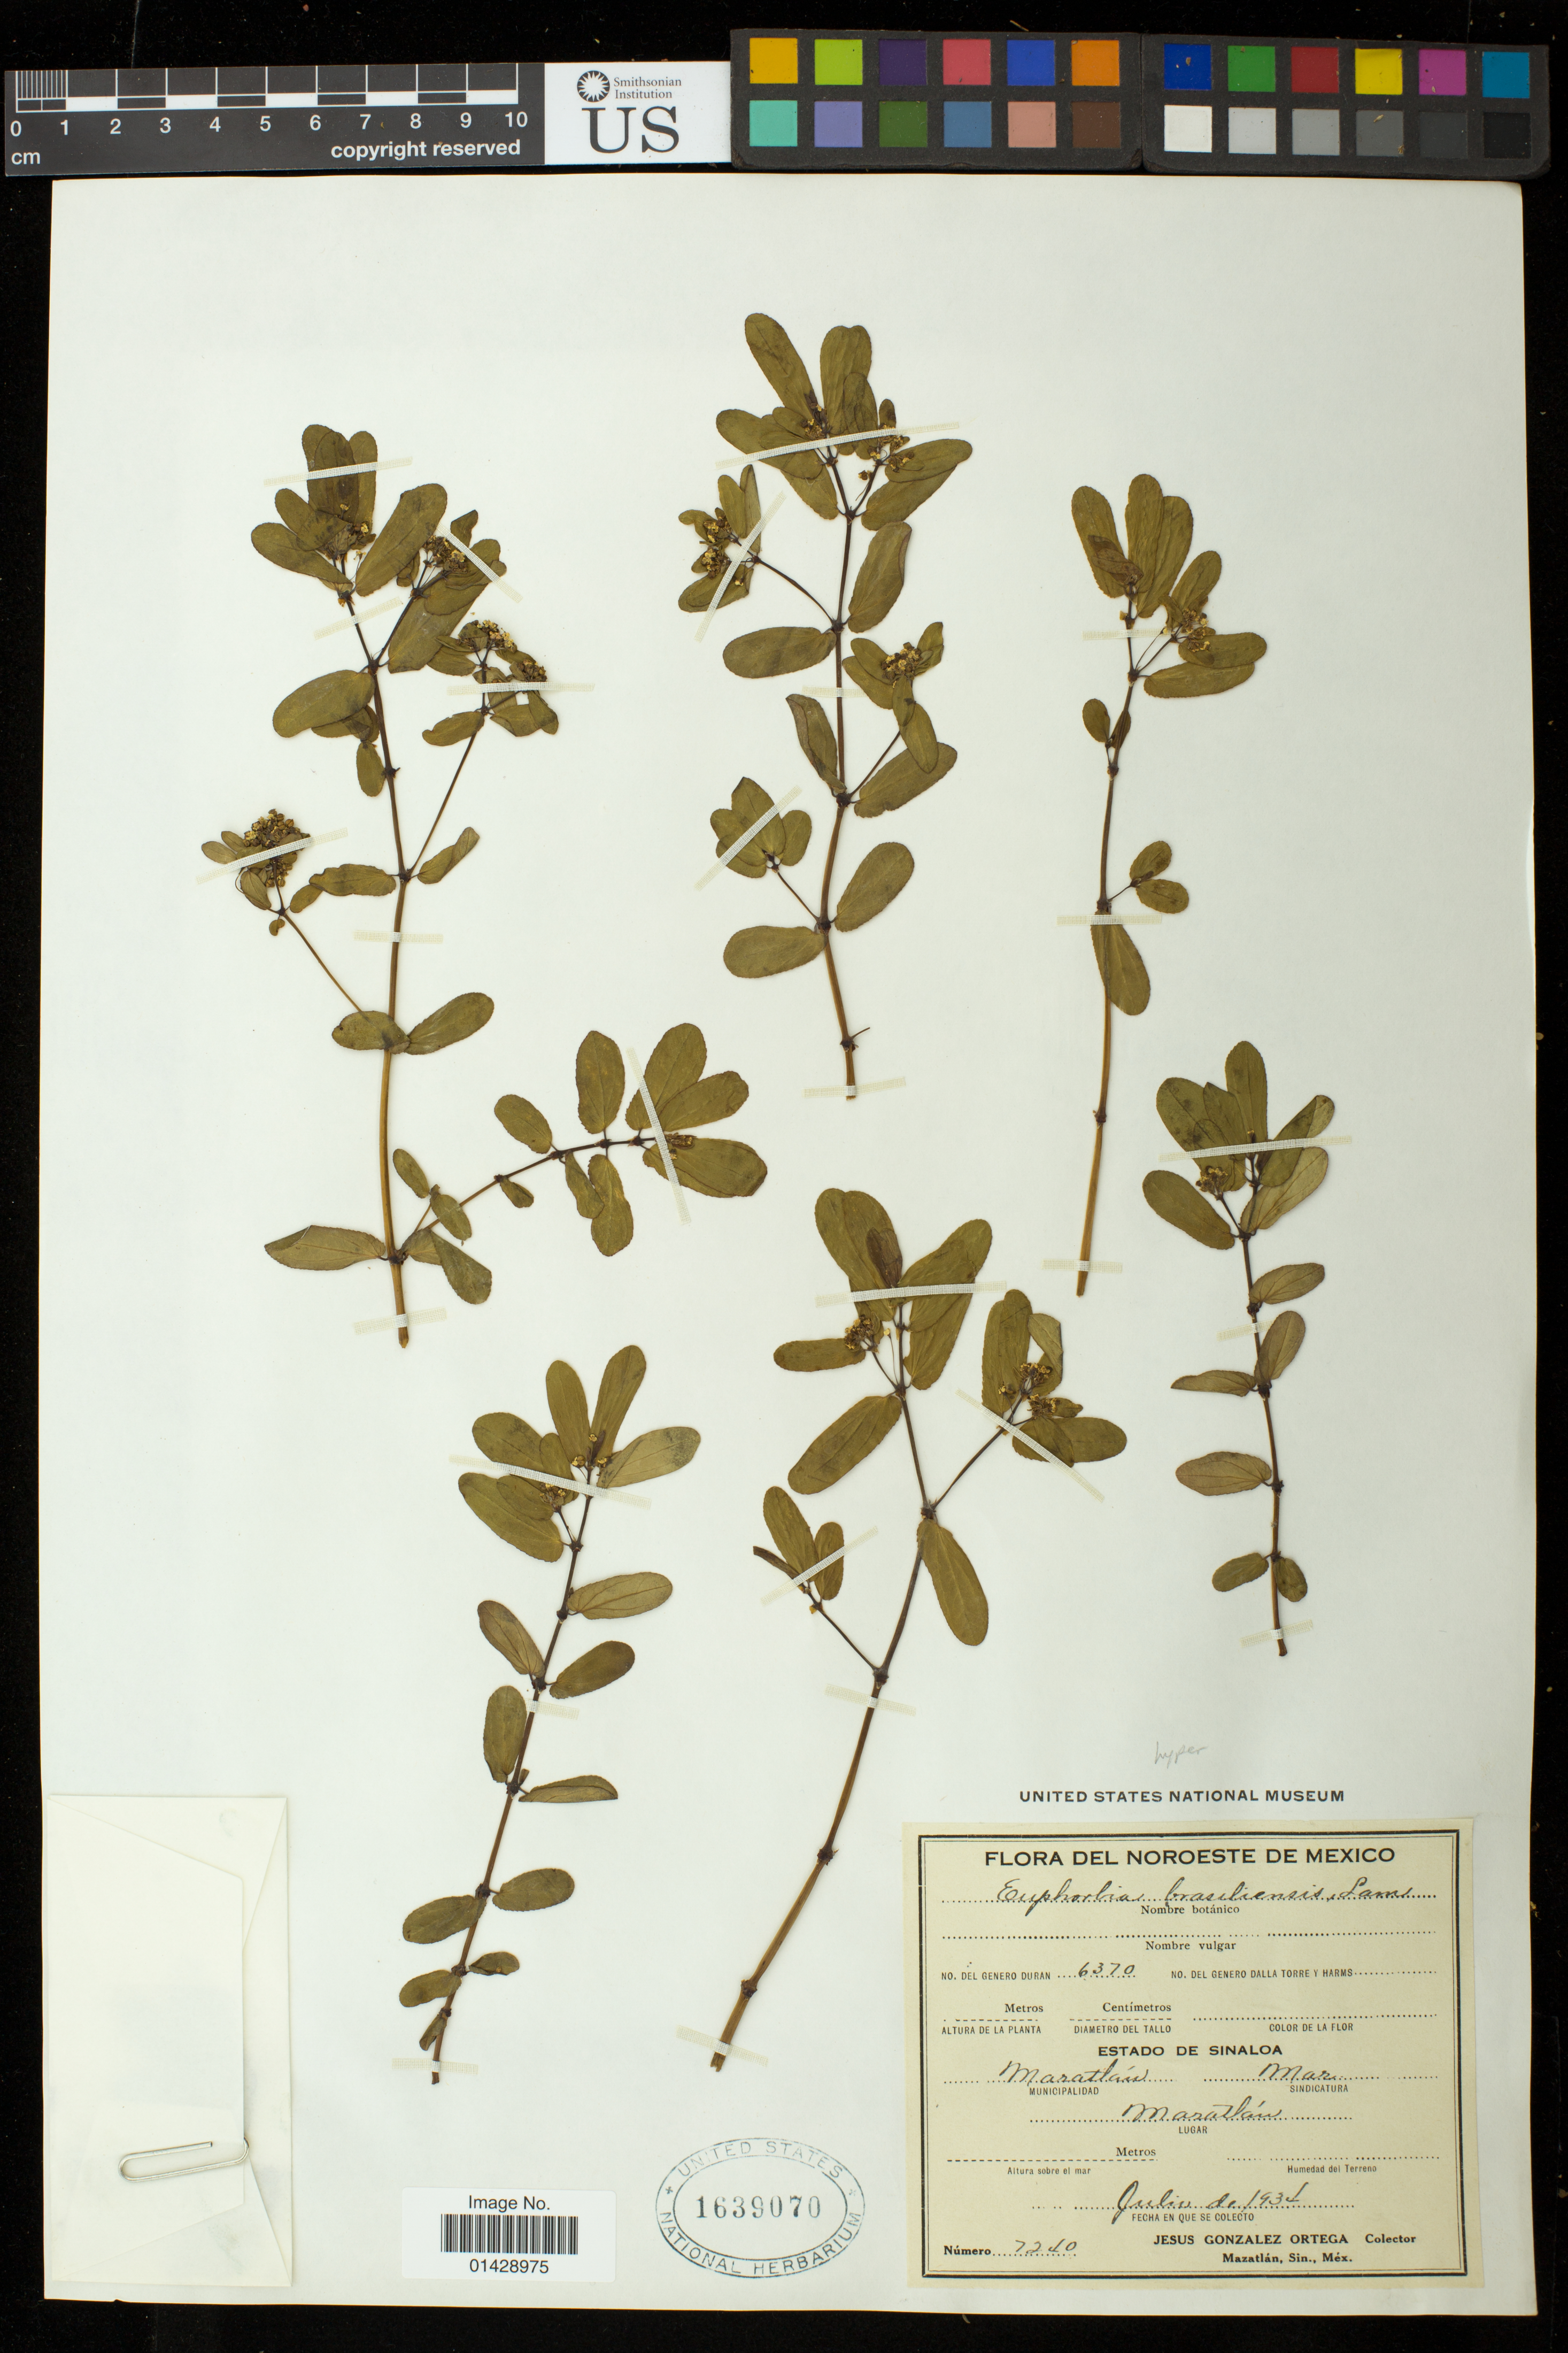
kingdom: Plantae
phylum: Tracheophyta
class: Magnoliopsida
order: Malpighiales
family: Euphorbiaceae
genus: Euphorbia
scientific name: Euphorbia hypericifolia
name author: L.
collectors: J. Ortega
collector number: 7240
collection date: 1934-07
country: Mexico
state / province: Sinaloa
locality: Mazatlan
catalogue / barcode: US 1639070